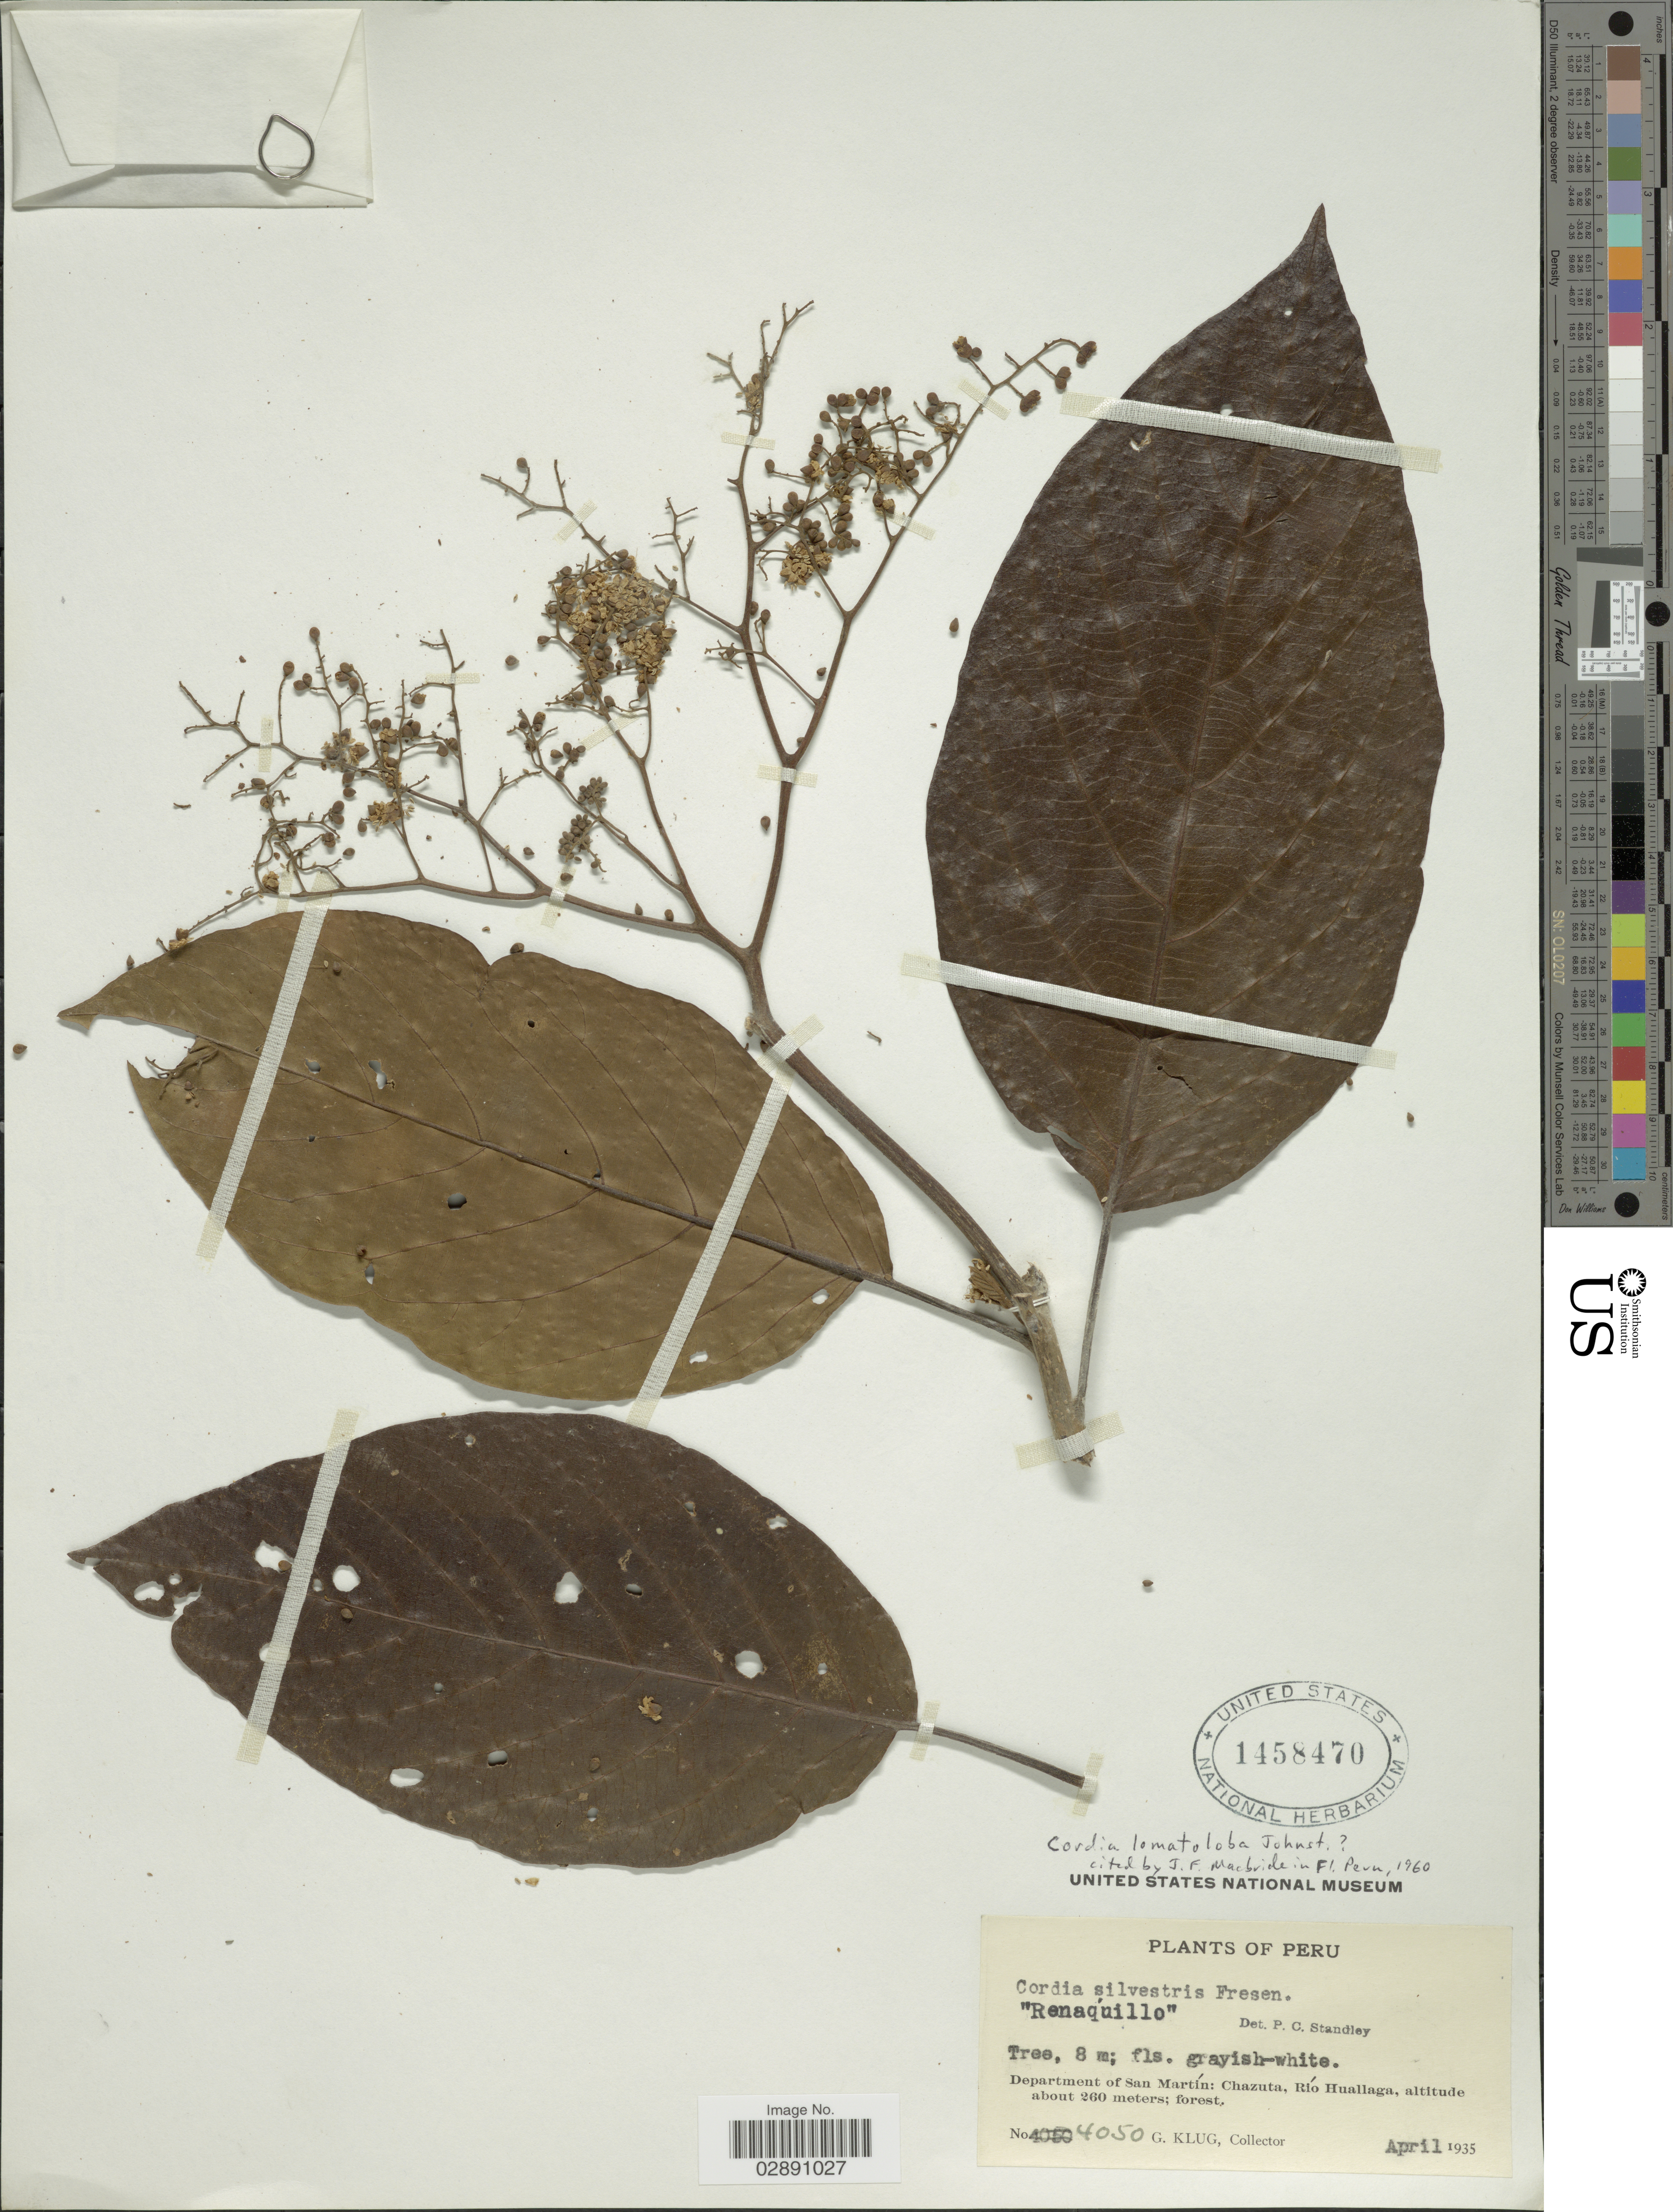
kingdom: Plantae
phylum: Tracheophyta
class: Magnoliopsida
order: Boraginales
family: Cordiaceae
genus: Cordia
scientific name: Cordia lomatoloba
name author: I.M. Johnst.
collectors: G. Klug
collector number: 4050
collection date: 1935-04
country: Peru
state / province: San Martín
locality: Department of San Martín: Chazuta, Río Huallaga.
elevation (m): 260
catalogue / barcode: US 1458470